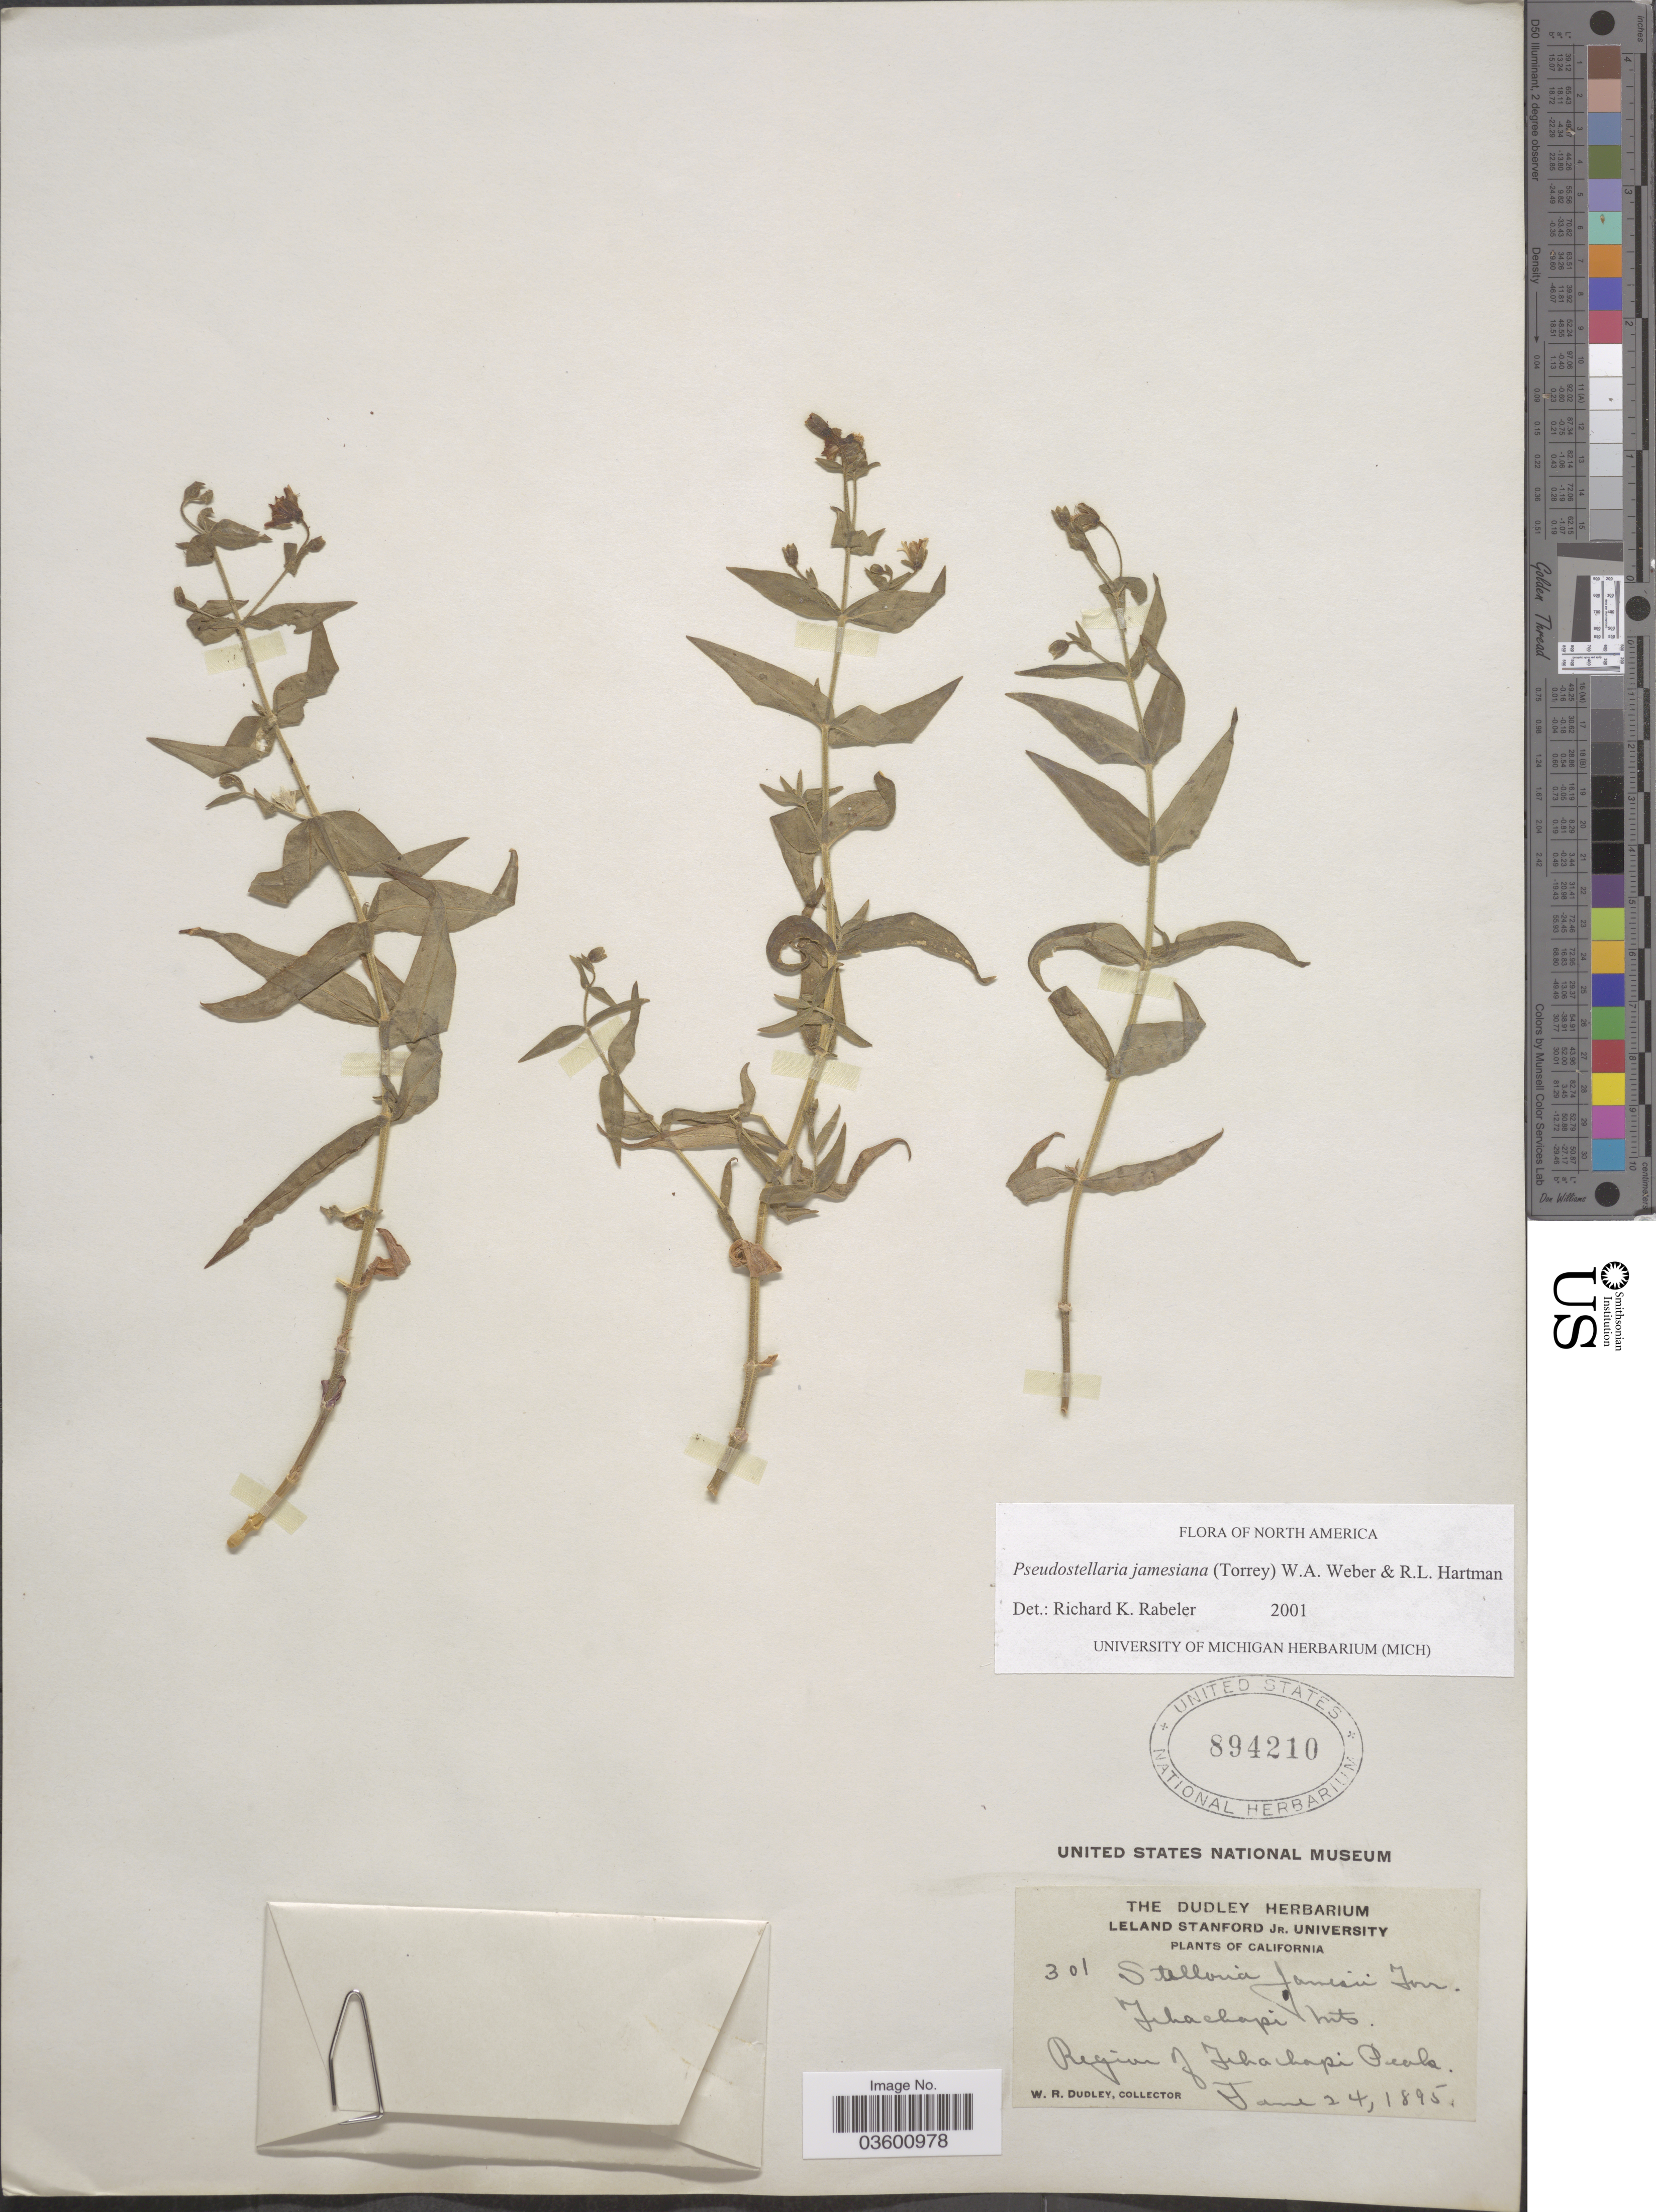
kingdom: Plantae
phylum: Tracheophyta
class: Magnoliopsida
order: Caryophyllales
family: Caryophyllaceae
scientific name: Torreyostellaria jamesiana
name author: (Torr.) Gang Yao et al.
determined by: Strong, M. T., (US), Smithsonian Institution - National Museum of Natural History (UNITED STATES)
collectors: W. Dudley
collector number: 301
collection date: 1895-06-24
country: United States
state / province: California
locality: Tehachapi Mts. Region of Tehachapi Peak.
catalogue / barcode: US 894210